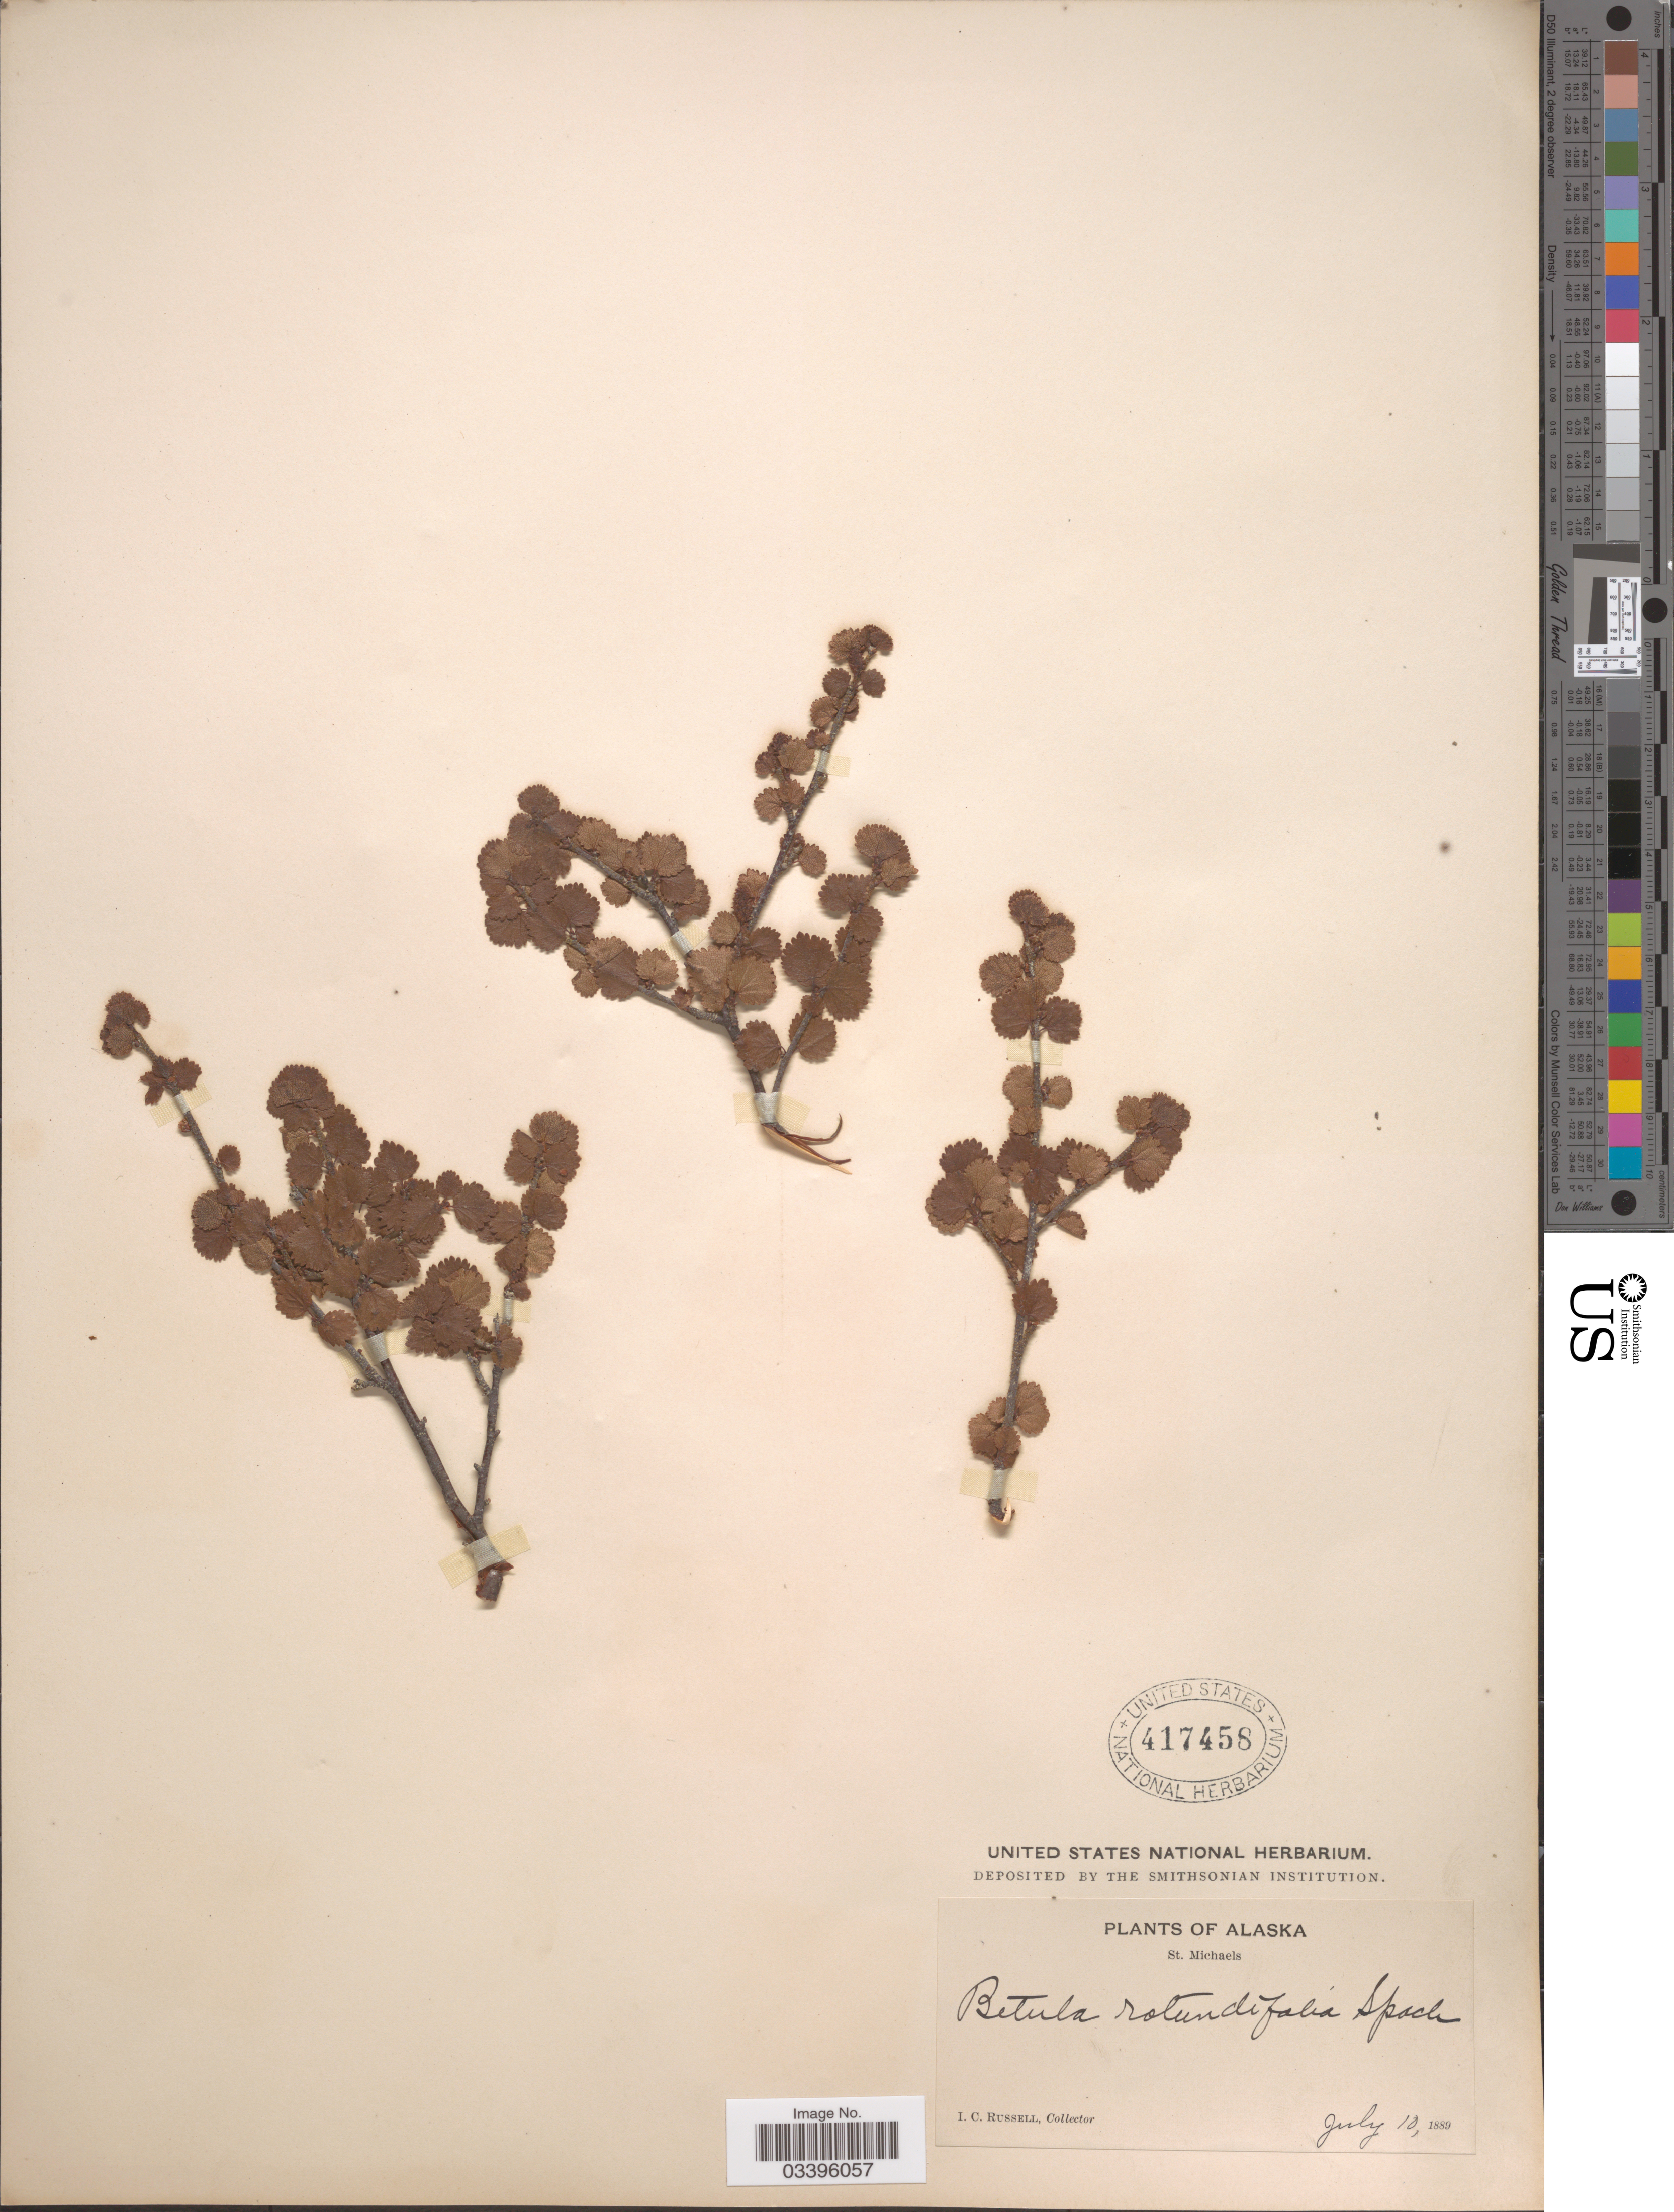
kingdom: Plantae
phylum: Tracheophyta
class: Magnoliopsida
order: Fagales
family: Betulaceae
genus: Betula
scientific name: Betula nana subsp. exilis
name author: L.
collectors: I. C. Russell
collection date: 1889-07-10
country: United States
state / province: Alaska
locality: St. Michaels.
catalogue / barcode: US 417458